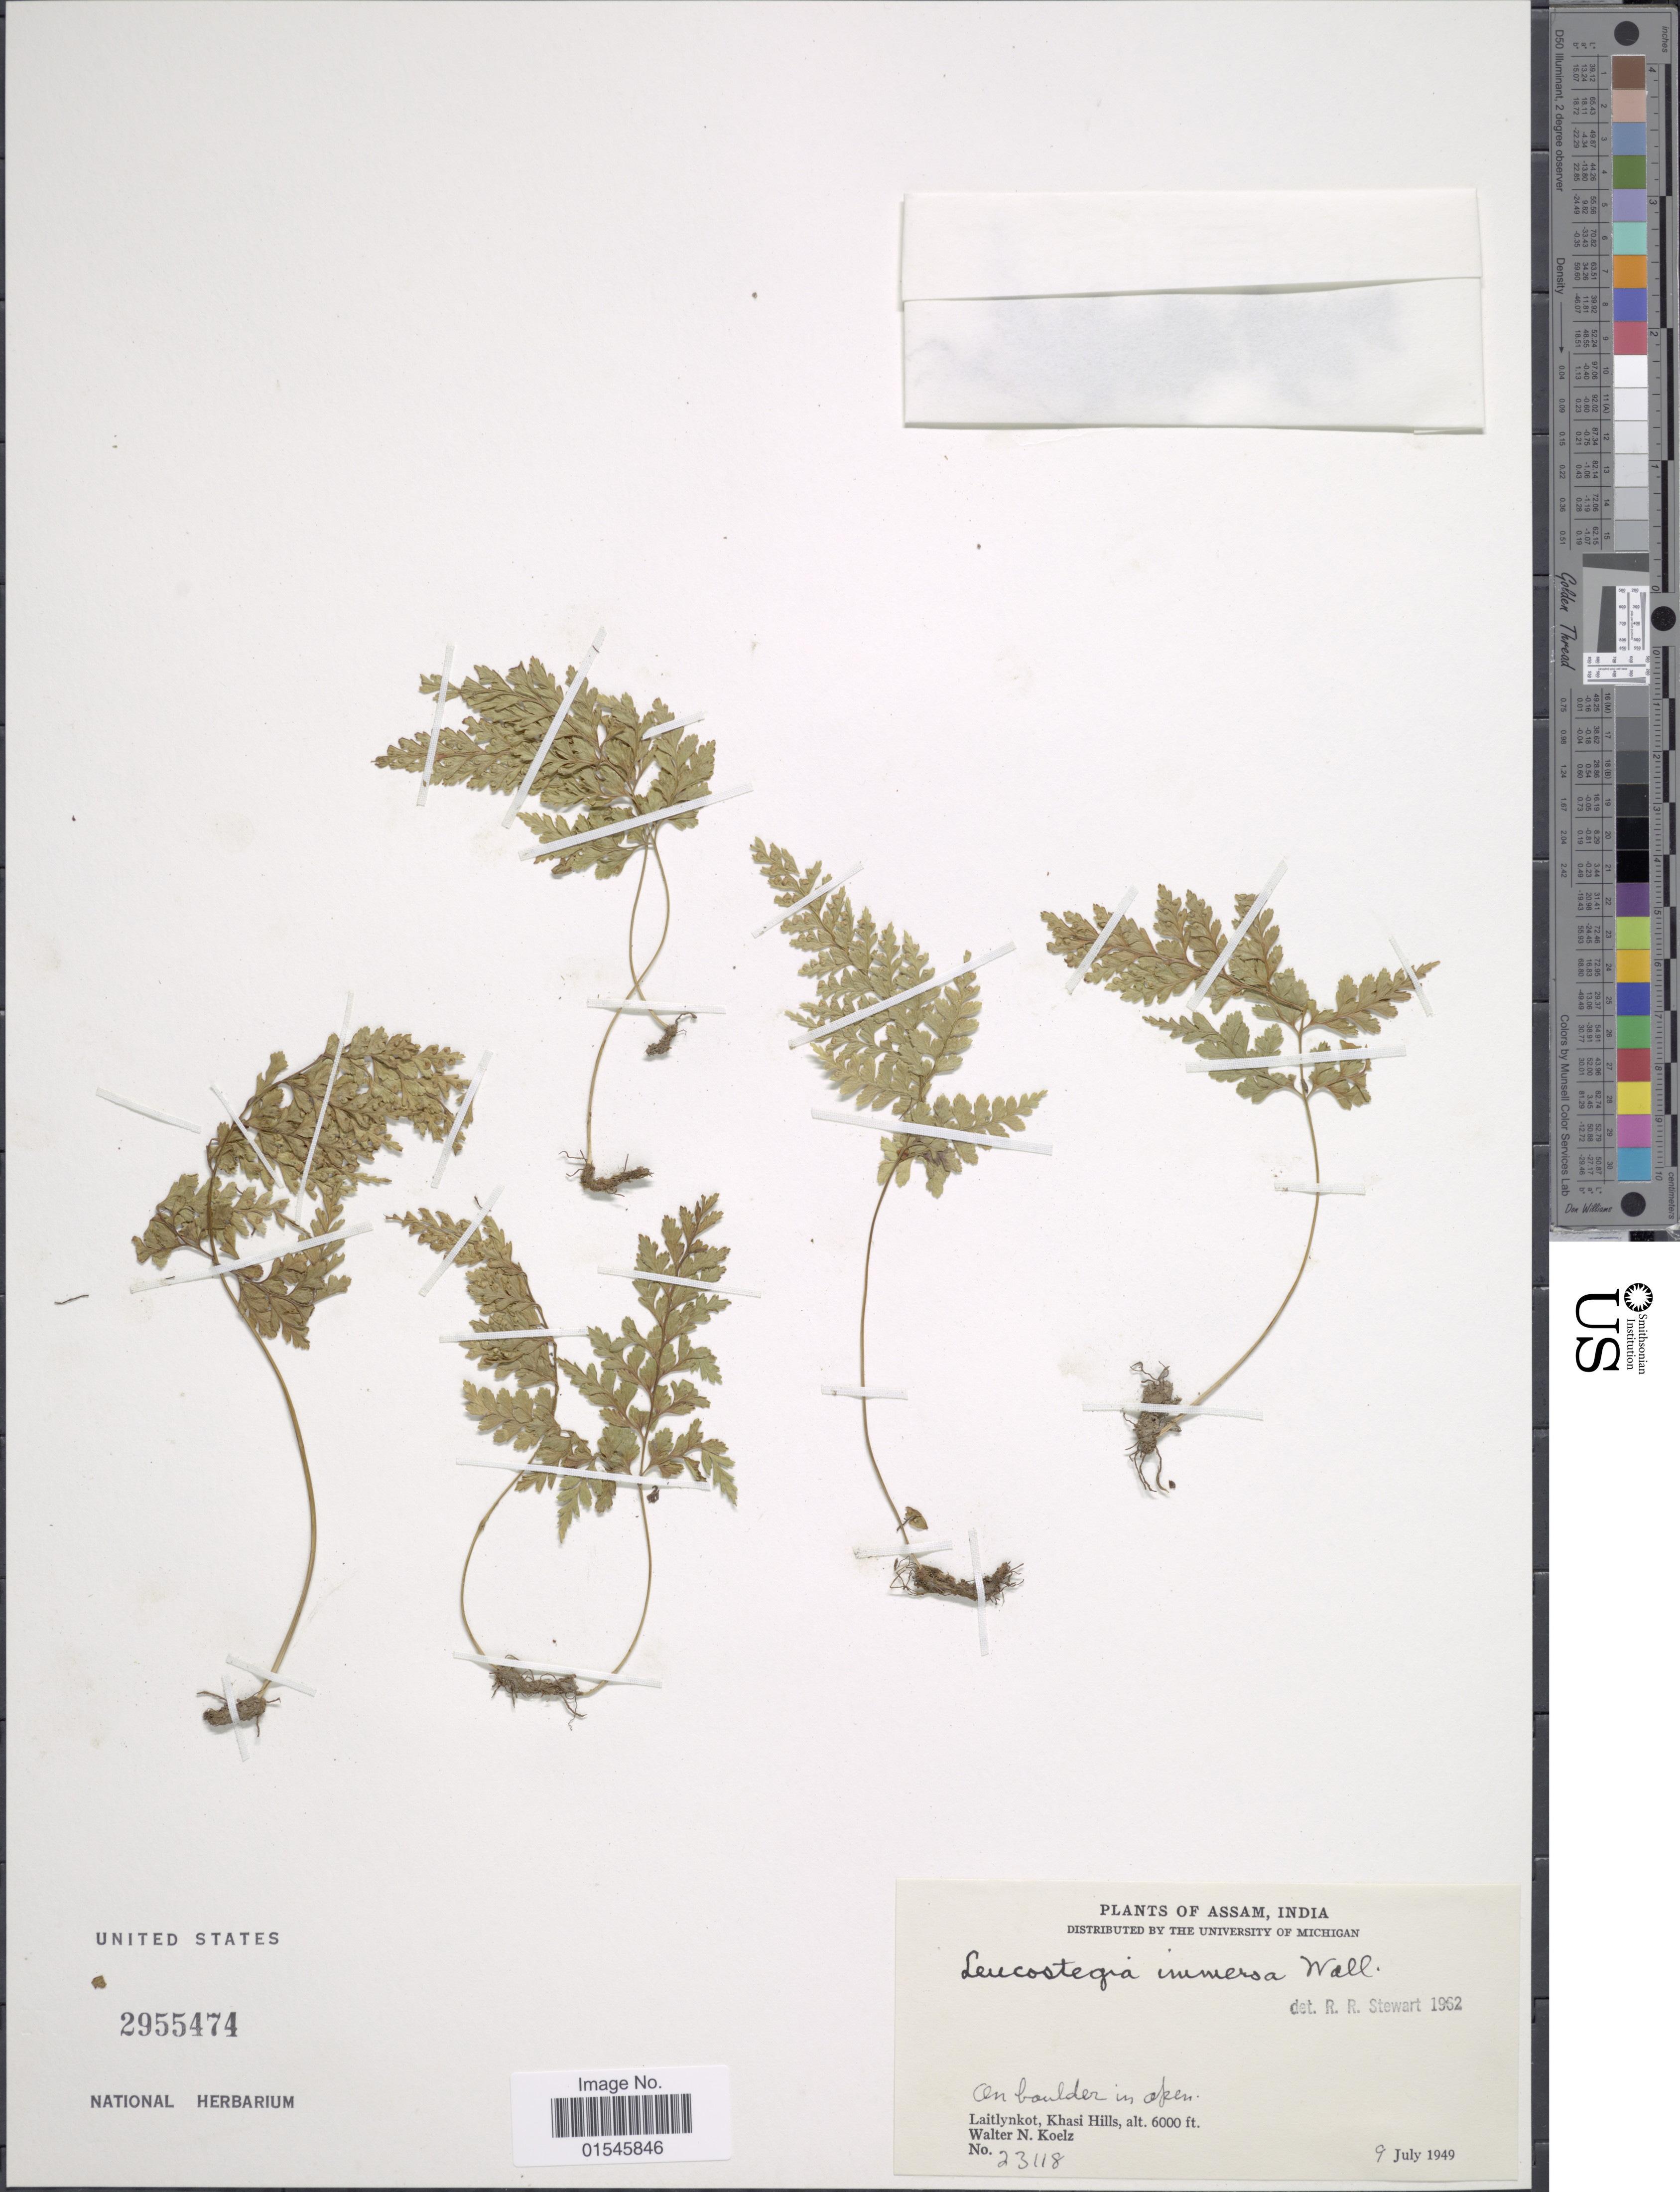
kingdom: Plantae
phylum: Tracheophyta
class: Polypodiopsida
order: Polypodiales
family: Hypodematiaceae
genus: Leucostegia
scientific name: Leucostegia truncata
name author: (D. Don) Fraser-Jenk.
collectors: W. N. Koelz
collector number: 23118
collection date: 1949-07-09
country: India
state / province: Meghalaya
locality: Laitlynkot, Khasi Hills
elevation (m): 1829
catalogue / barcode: US 2955474